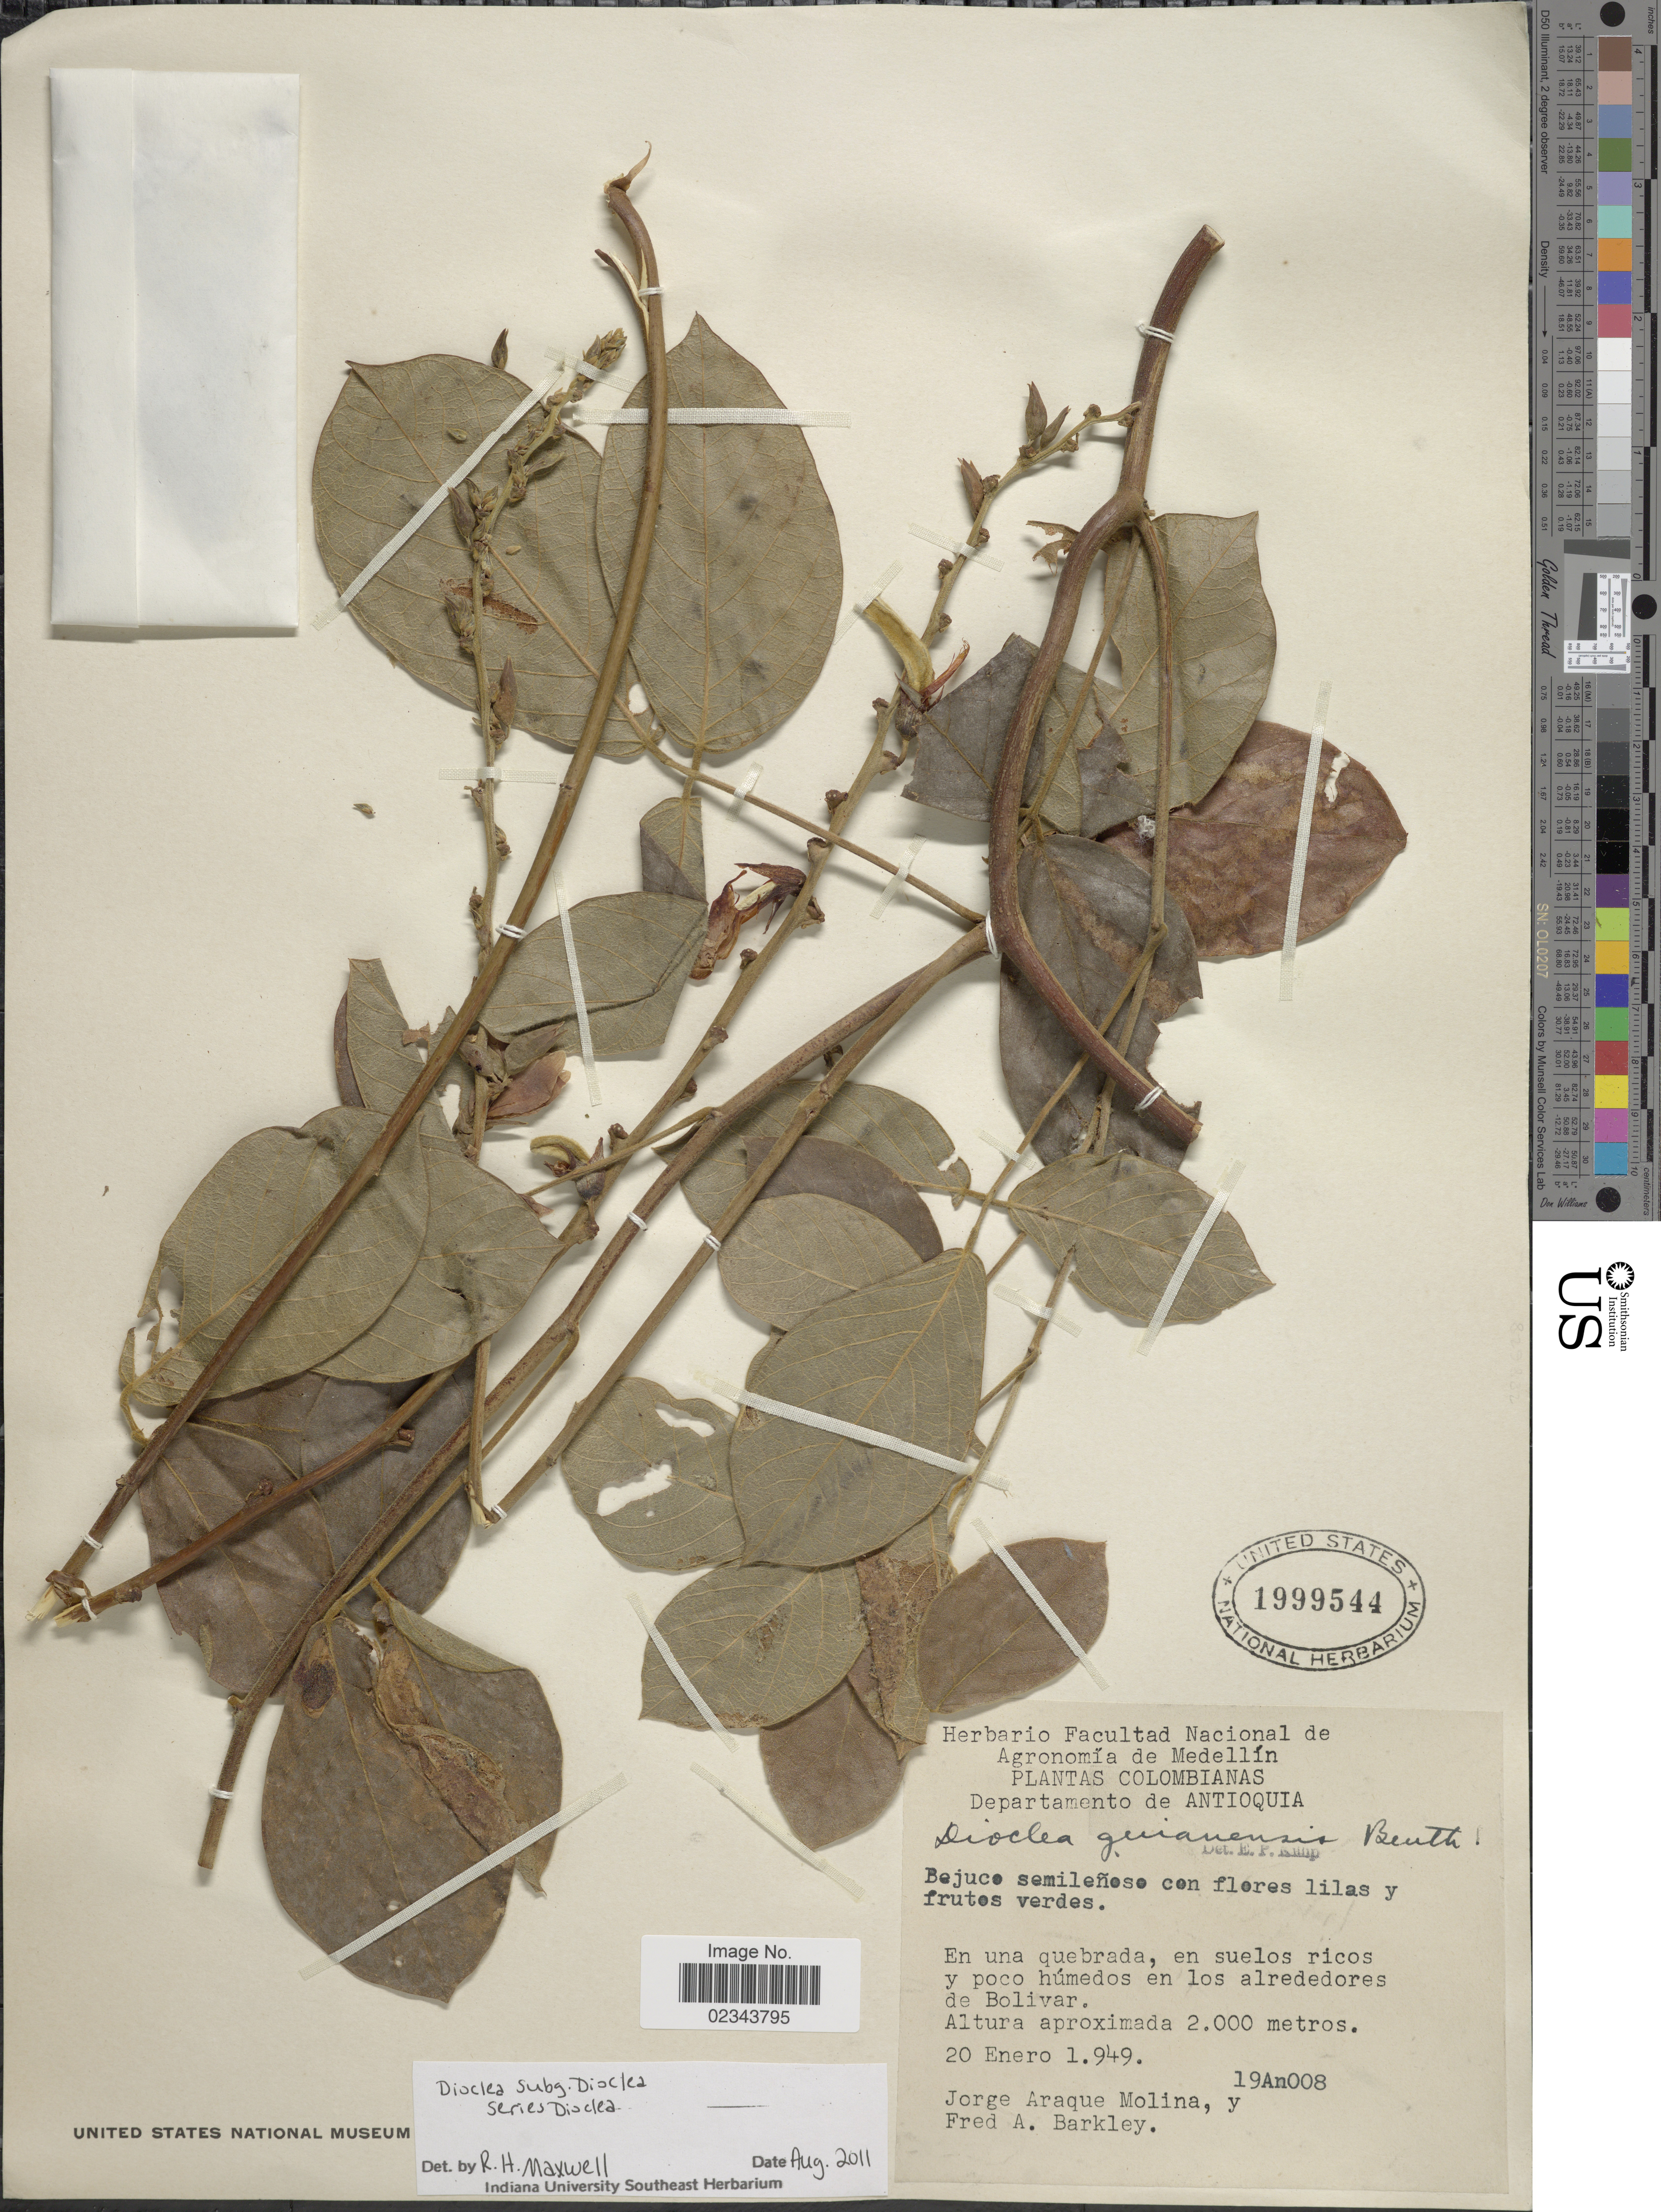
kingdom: Plantae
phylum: Tracheophyta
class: Magnoliopsida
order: Fabales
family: Fabaceae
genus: Dioclea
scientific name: Dioclea sp.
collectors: J. A. Molina & F. A. Barkley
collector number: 19An008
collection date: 1949-01-20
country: Colombia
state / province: Antioquia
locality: Agronomia de Medellin [unsure placement] en los alrededores de Bolivar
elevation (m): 2000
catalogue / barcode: US 1999544